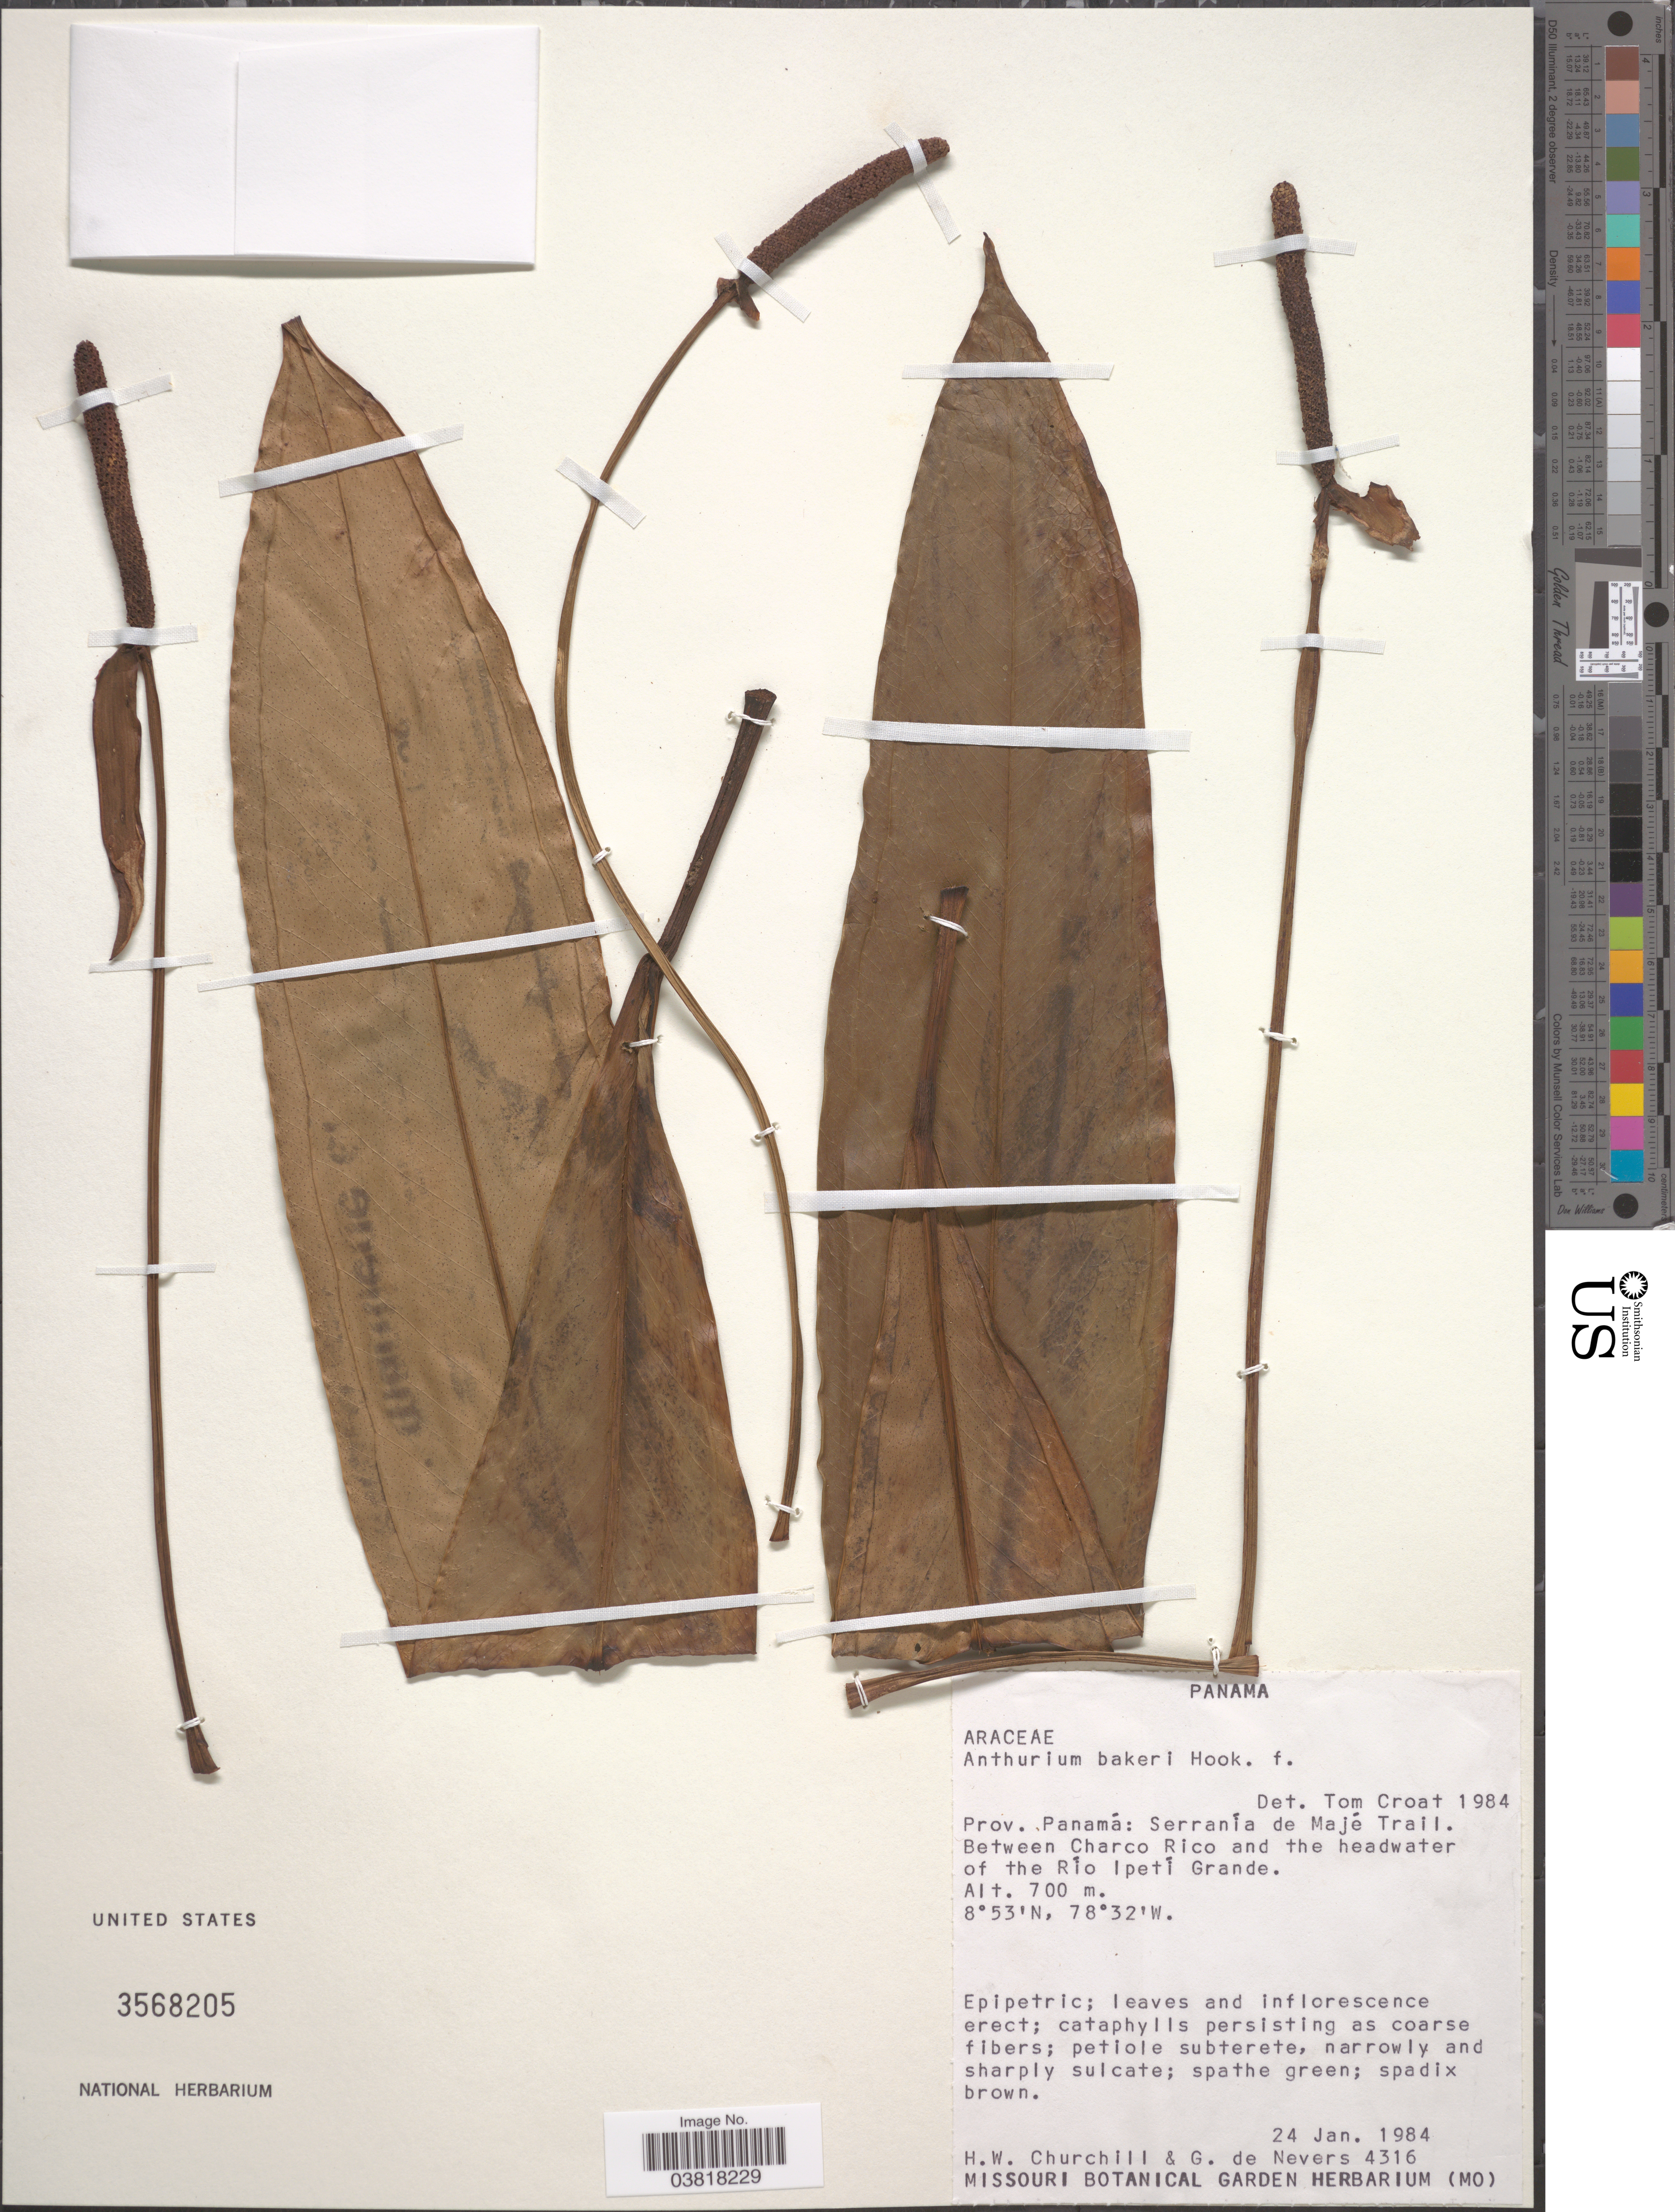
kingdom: Plantae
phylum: Tracheophyta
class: Liliopsida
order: Alismatales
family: Araceae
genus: Anthurium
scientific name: Anthurium bakeri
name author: Hook. f.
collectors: H. Churchill & G. Nevers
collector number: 4316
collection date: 1984-01-24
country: Panama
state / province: Panamá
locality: Serranía de Majé Trail. Between Charco Rico and the headwater of the Río Ipetí Grande.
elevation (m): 700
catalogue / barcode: US 3568205